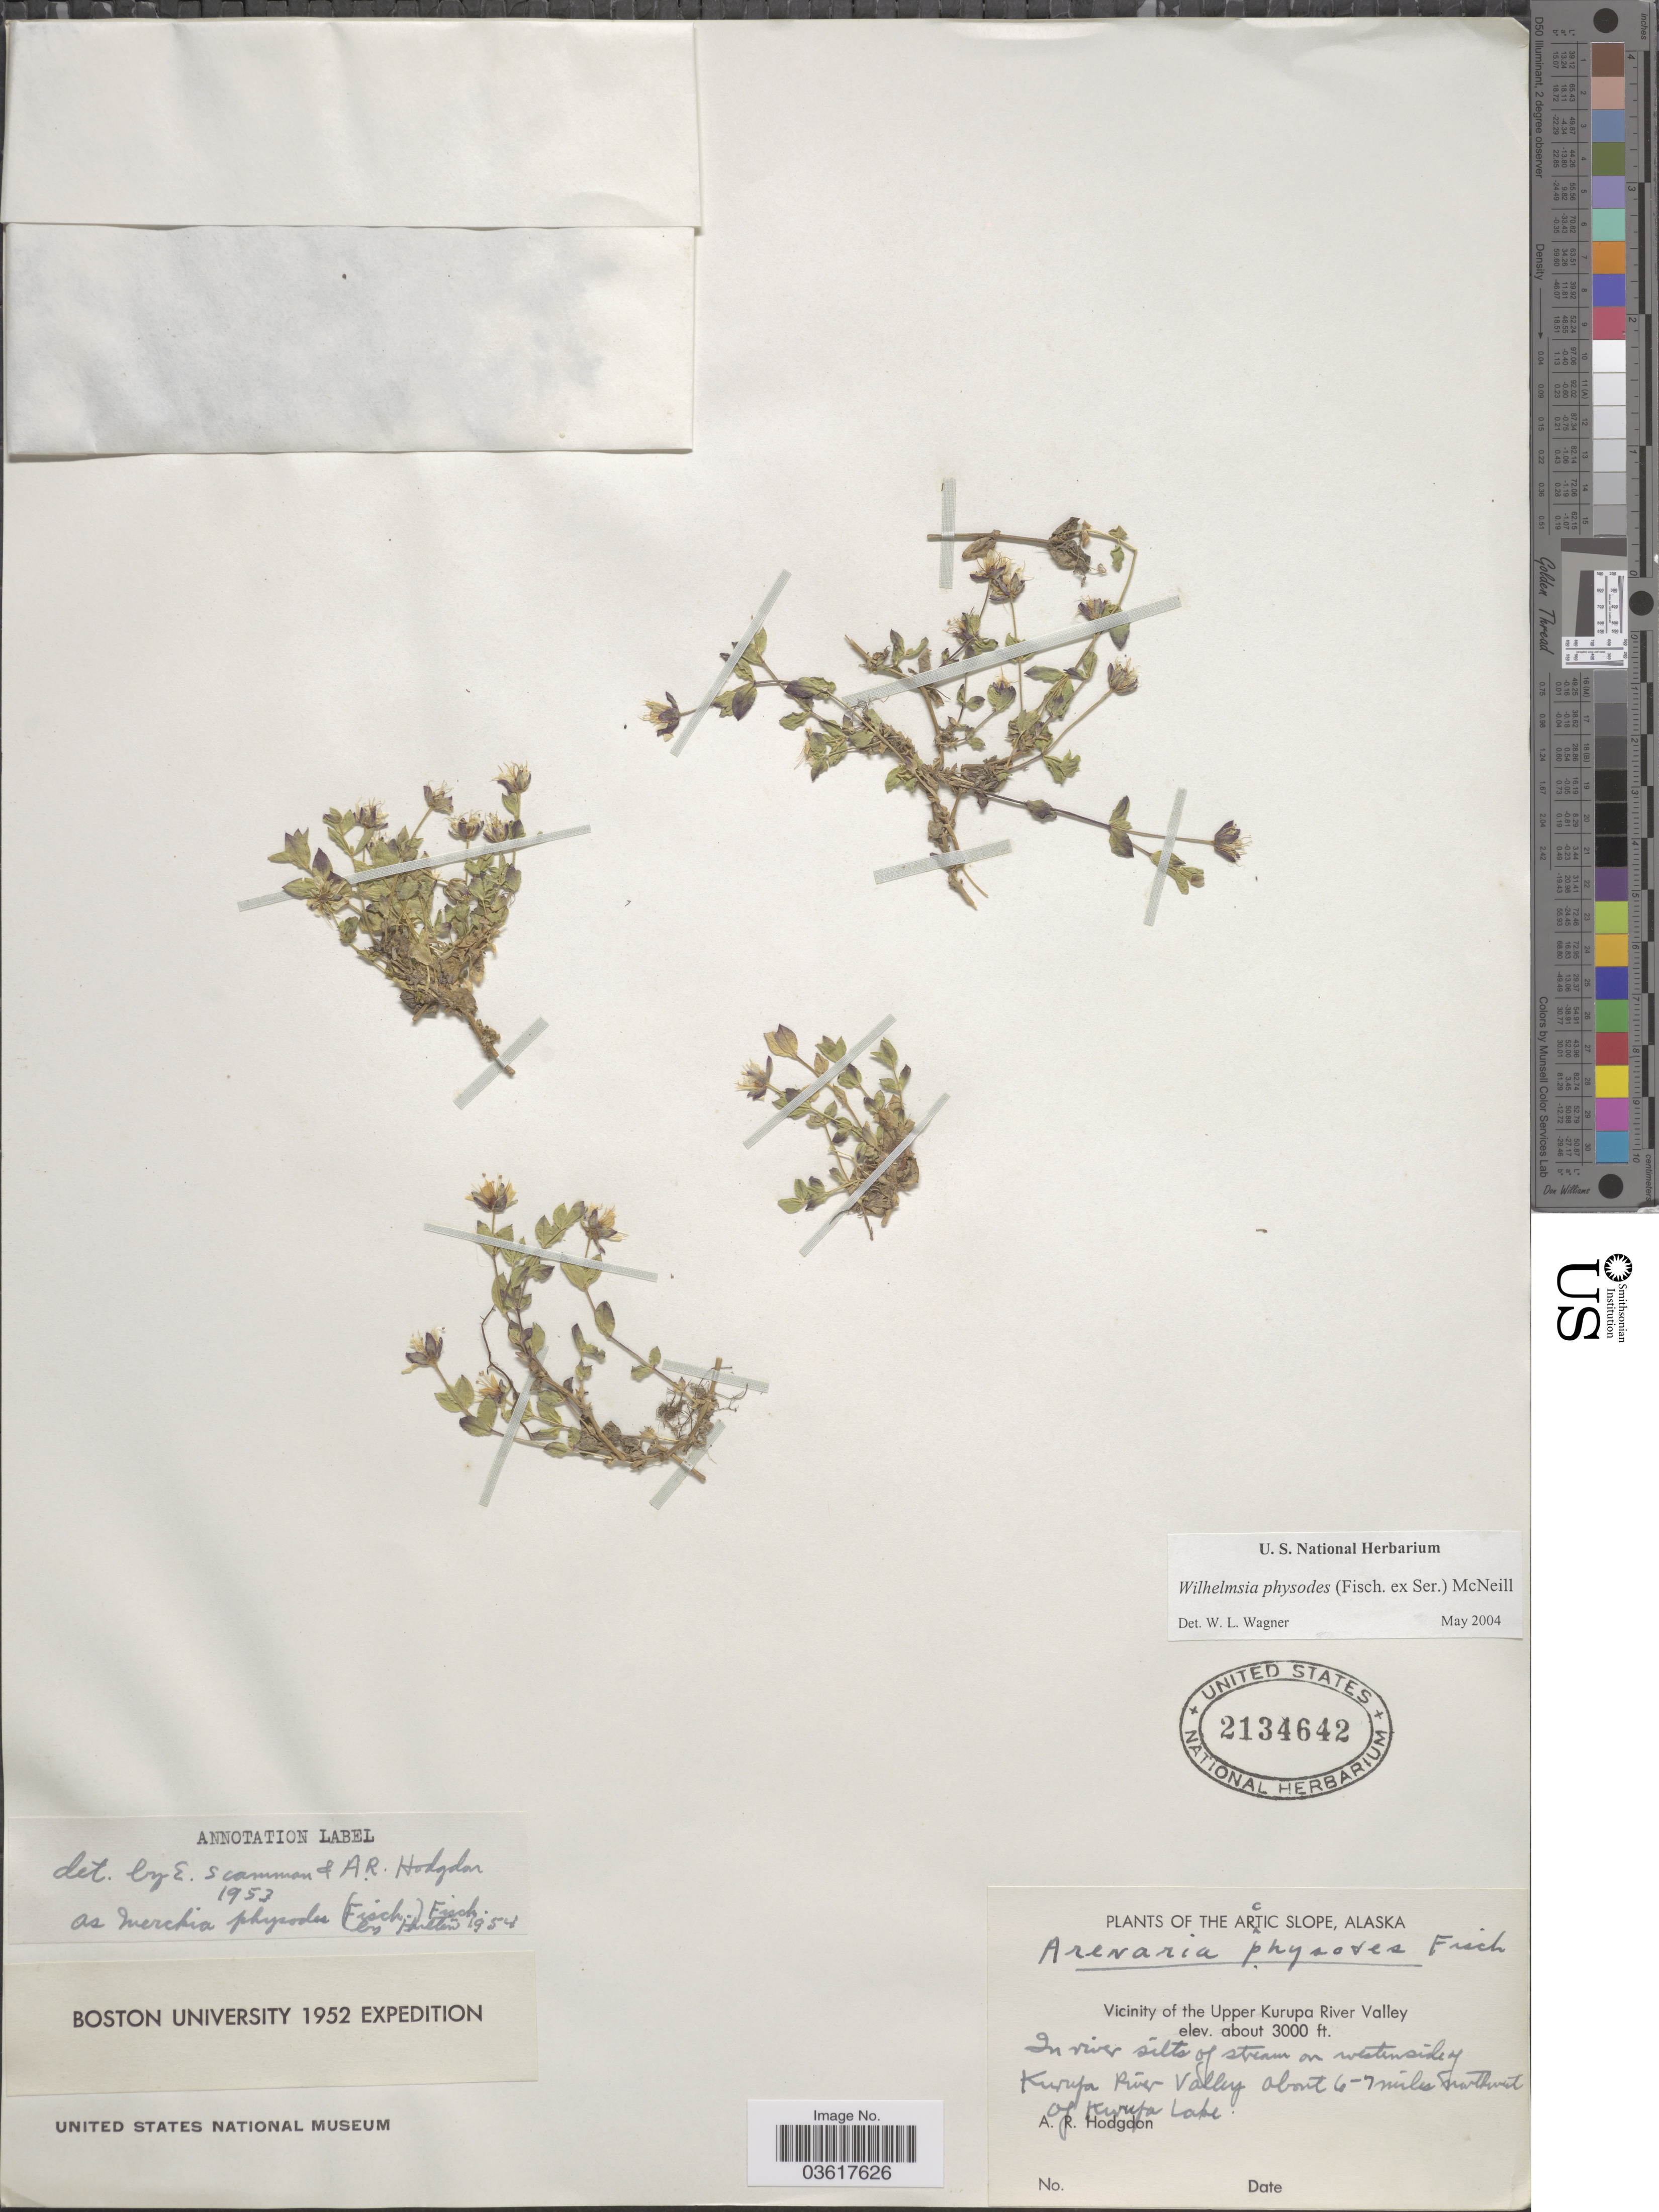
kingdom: Plantae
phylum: Tracheophyta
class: Magnoliopsida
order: Caryophyllales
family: Caryophyllaceae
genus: Wilhelmsia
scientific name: Wilhelmsia sp.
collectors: A. R. Hodgdon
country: United States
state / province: Alaska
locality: The Arctic slope. Vicinity of the Upper Kurupa River Valley. In river silts of stream on western side of Kurupa River Valley about 6-7 miles southwest of Kurupa Lake.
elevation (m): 914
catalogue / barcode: US 2134642